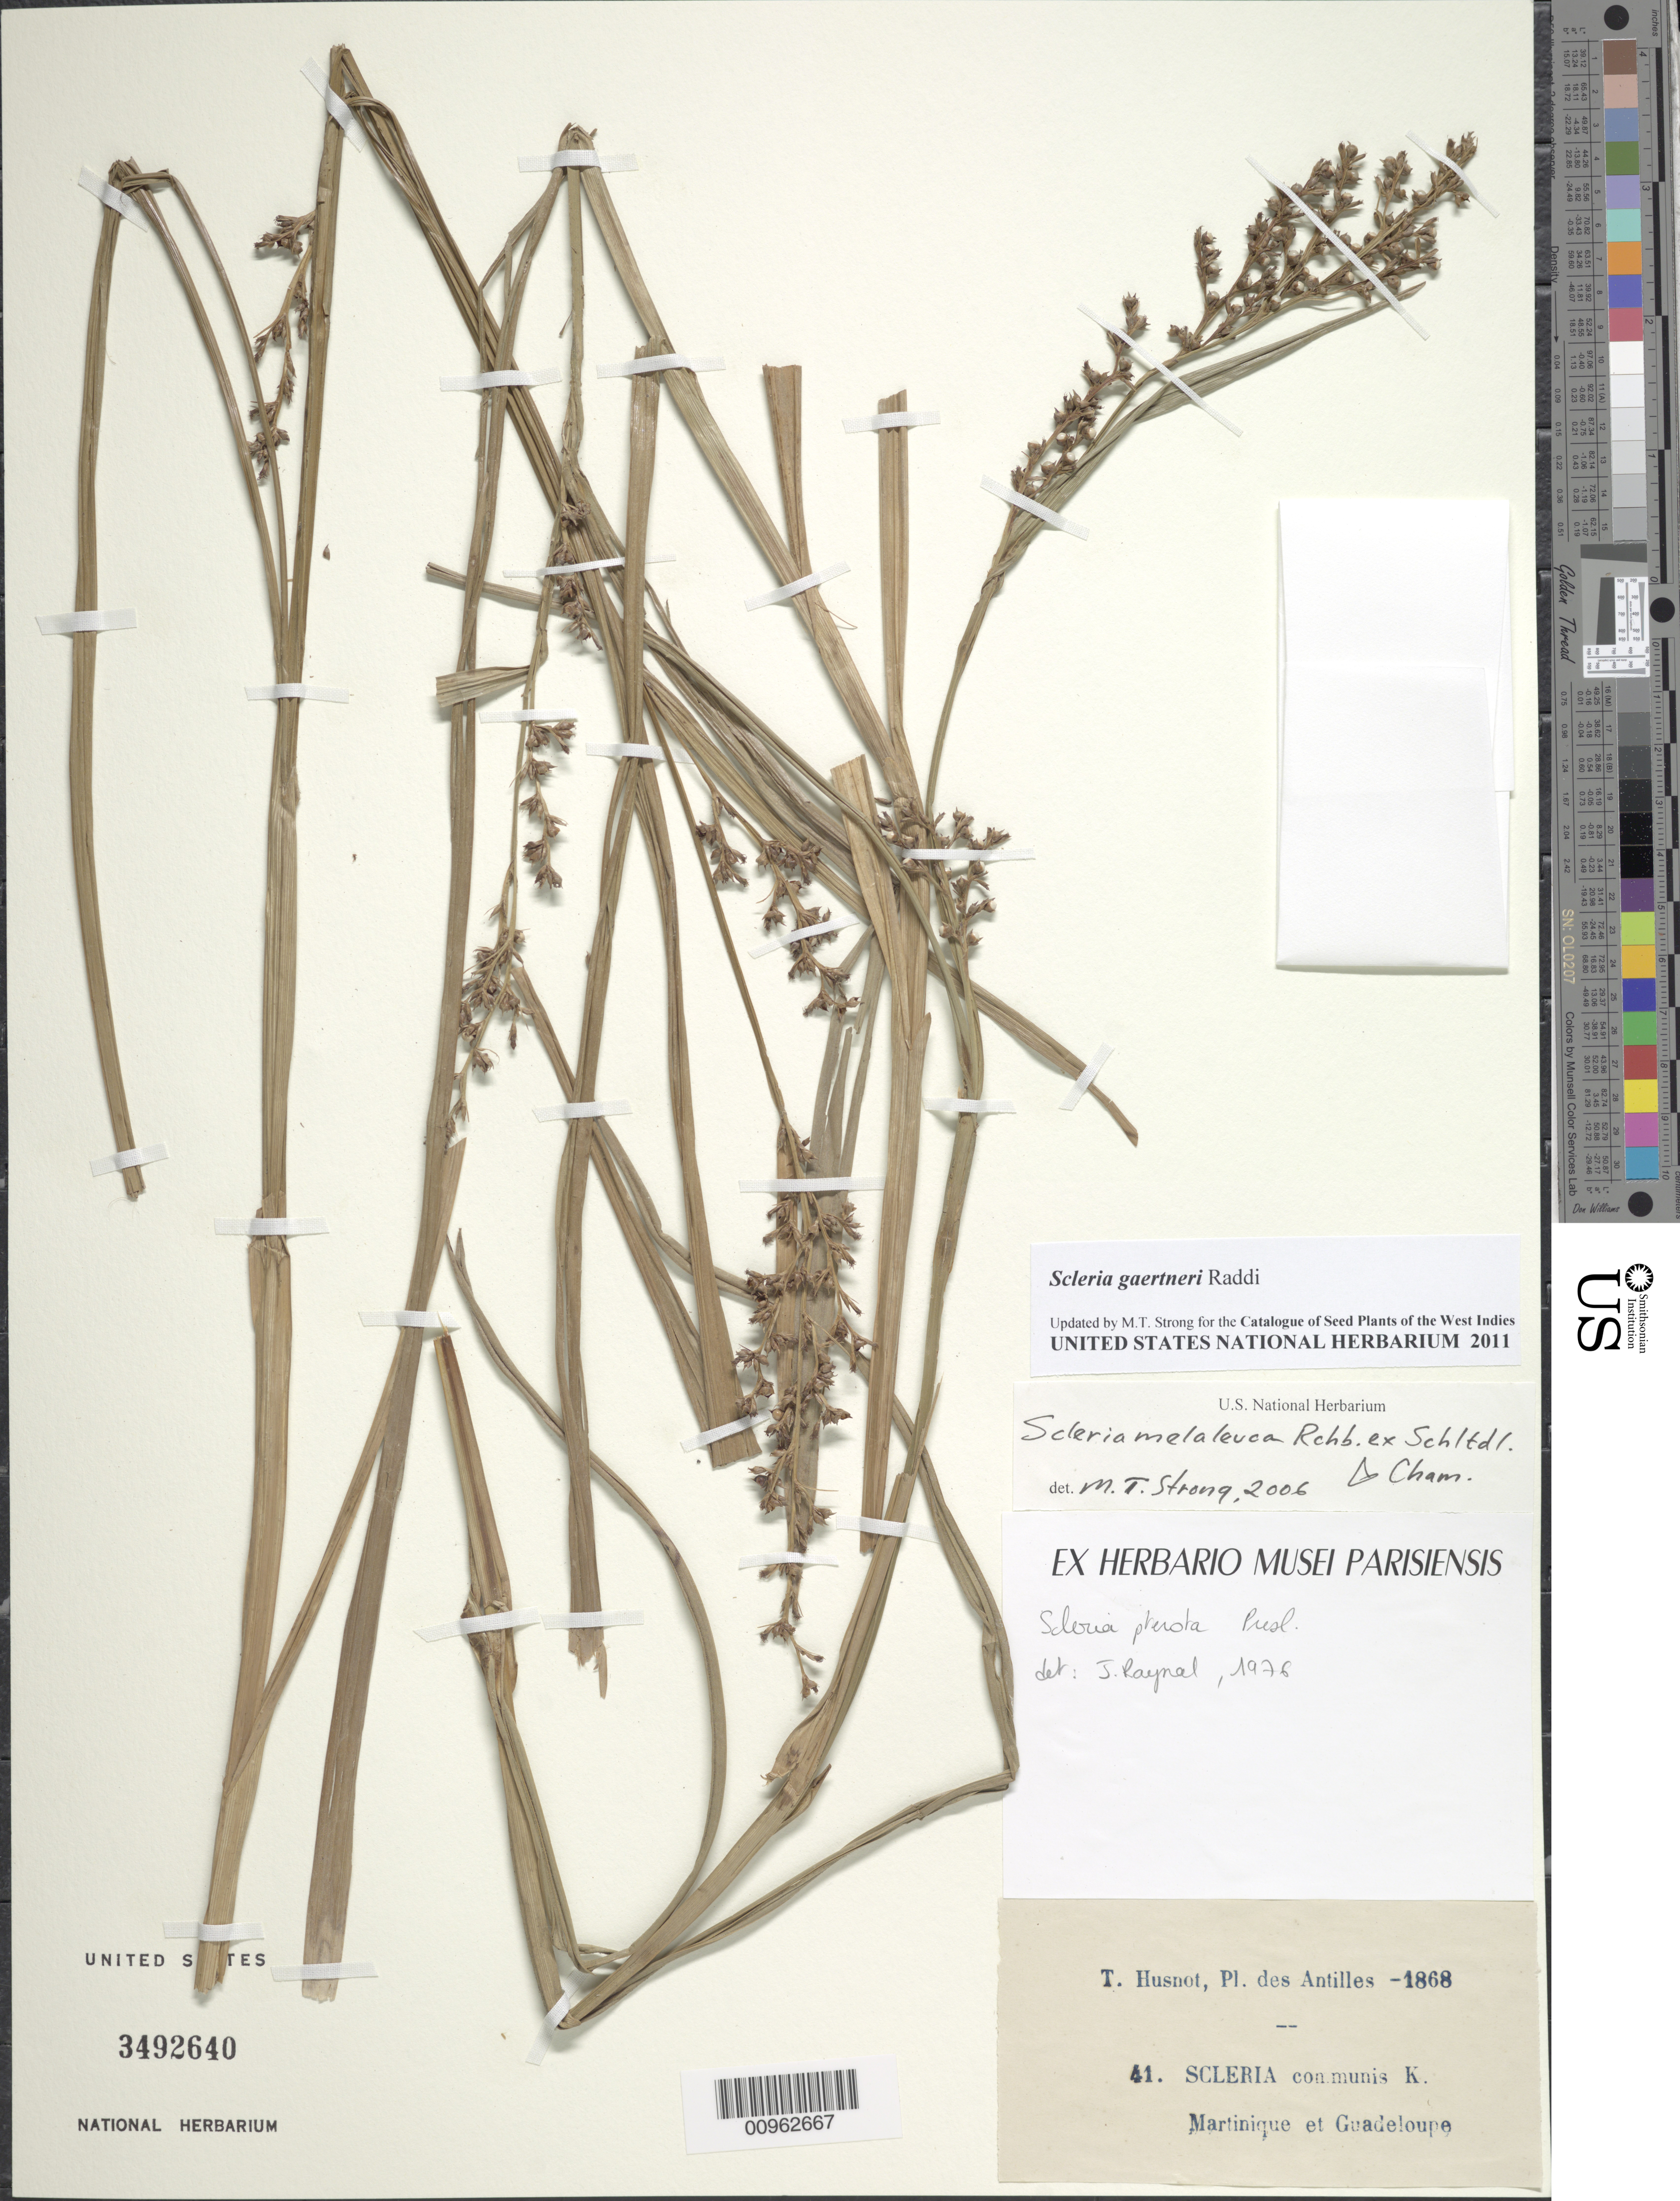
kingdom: Plantae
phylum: Tracheophyta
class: Liliopsida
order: Poales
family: Cyperaceae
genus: Scleria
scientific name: Scleria gaertneri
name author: Raddi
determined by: Strong, M. T., (US), Smithsonian Institution - National Museum of Natural History (UNITED STATES)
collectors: P. T. Husnot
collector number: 41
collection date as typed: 1868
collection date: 1868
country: Martinique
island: Martinique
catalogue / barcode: US 3492640